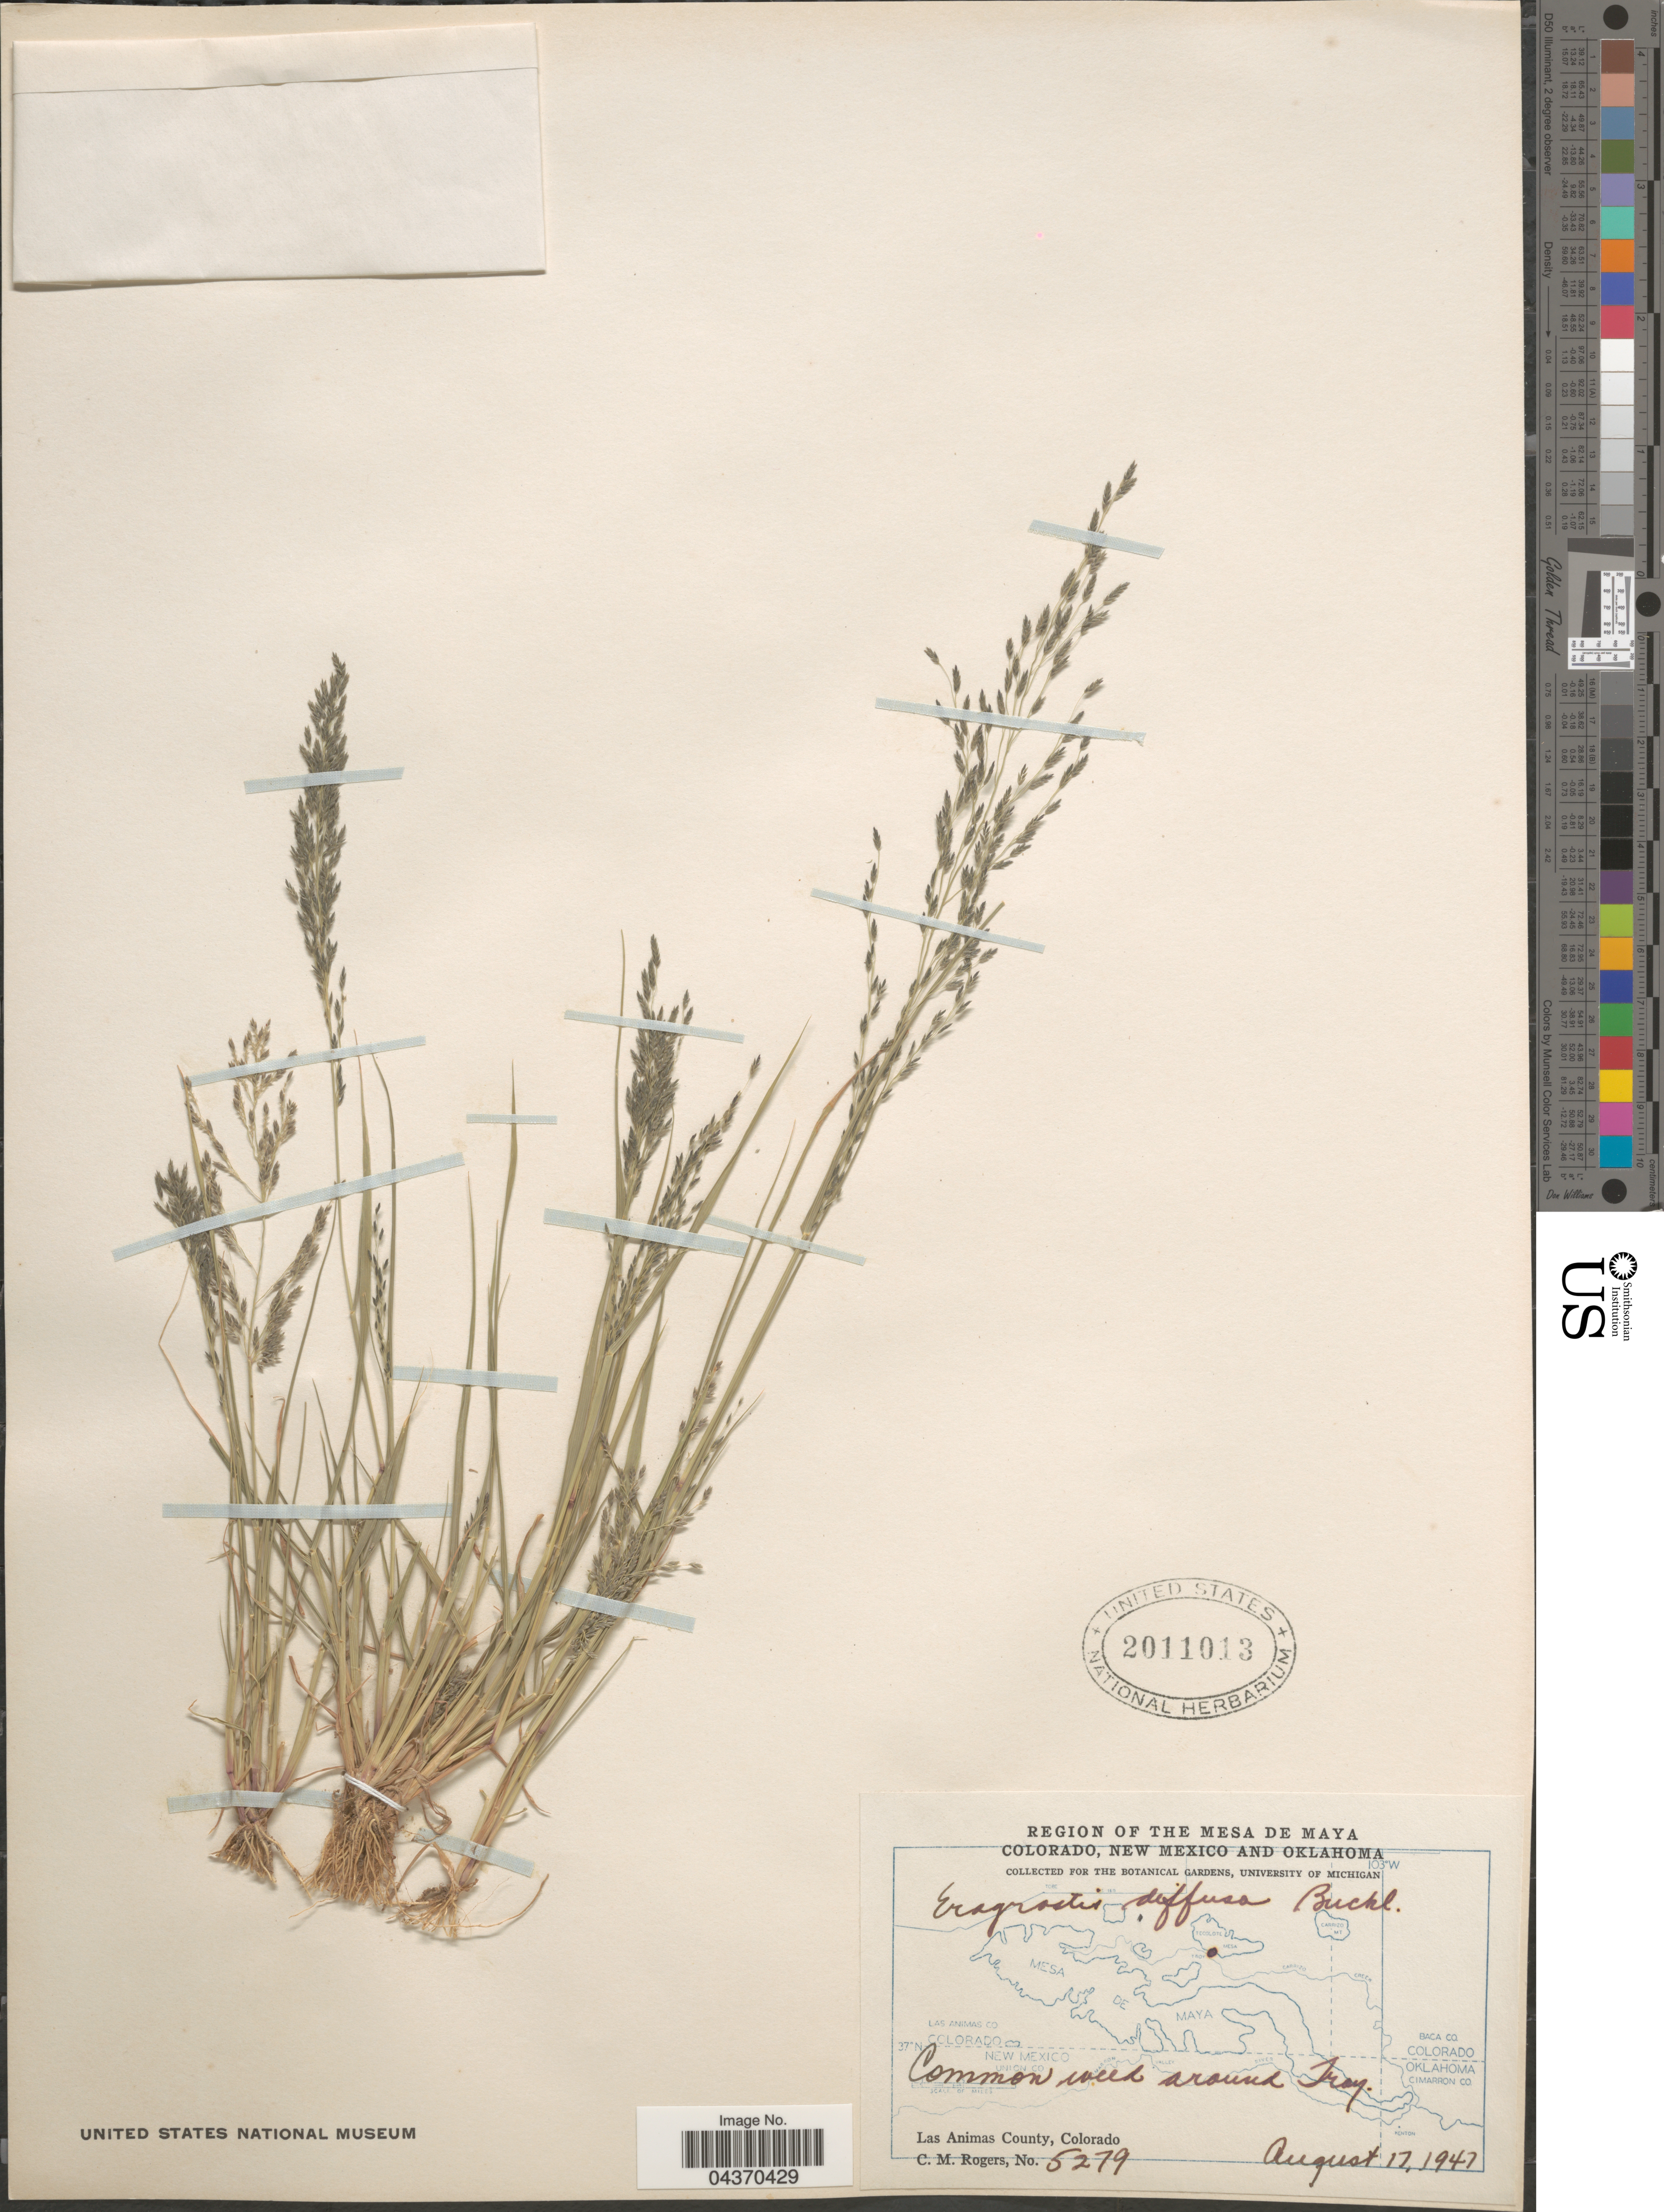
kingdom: Plantae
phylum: Tracheophyta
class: Liliopsida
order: Poales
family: Poaceae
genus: Eragrostis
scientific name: Eragrostis pectinacea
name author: (Michx.) Nees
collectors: C. M. Rogers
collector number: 5279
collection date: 1947-08-17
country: United States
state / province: Colorado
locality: Region of the Mesa de Maya. Common weed around Tray. Las Animas County.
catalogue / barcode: US 2011013